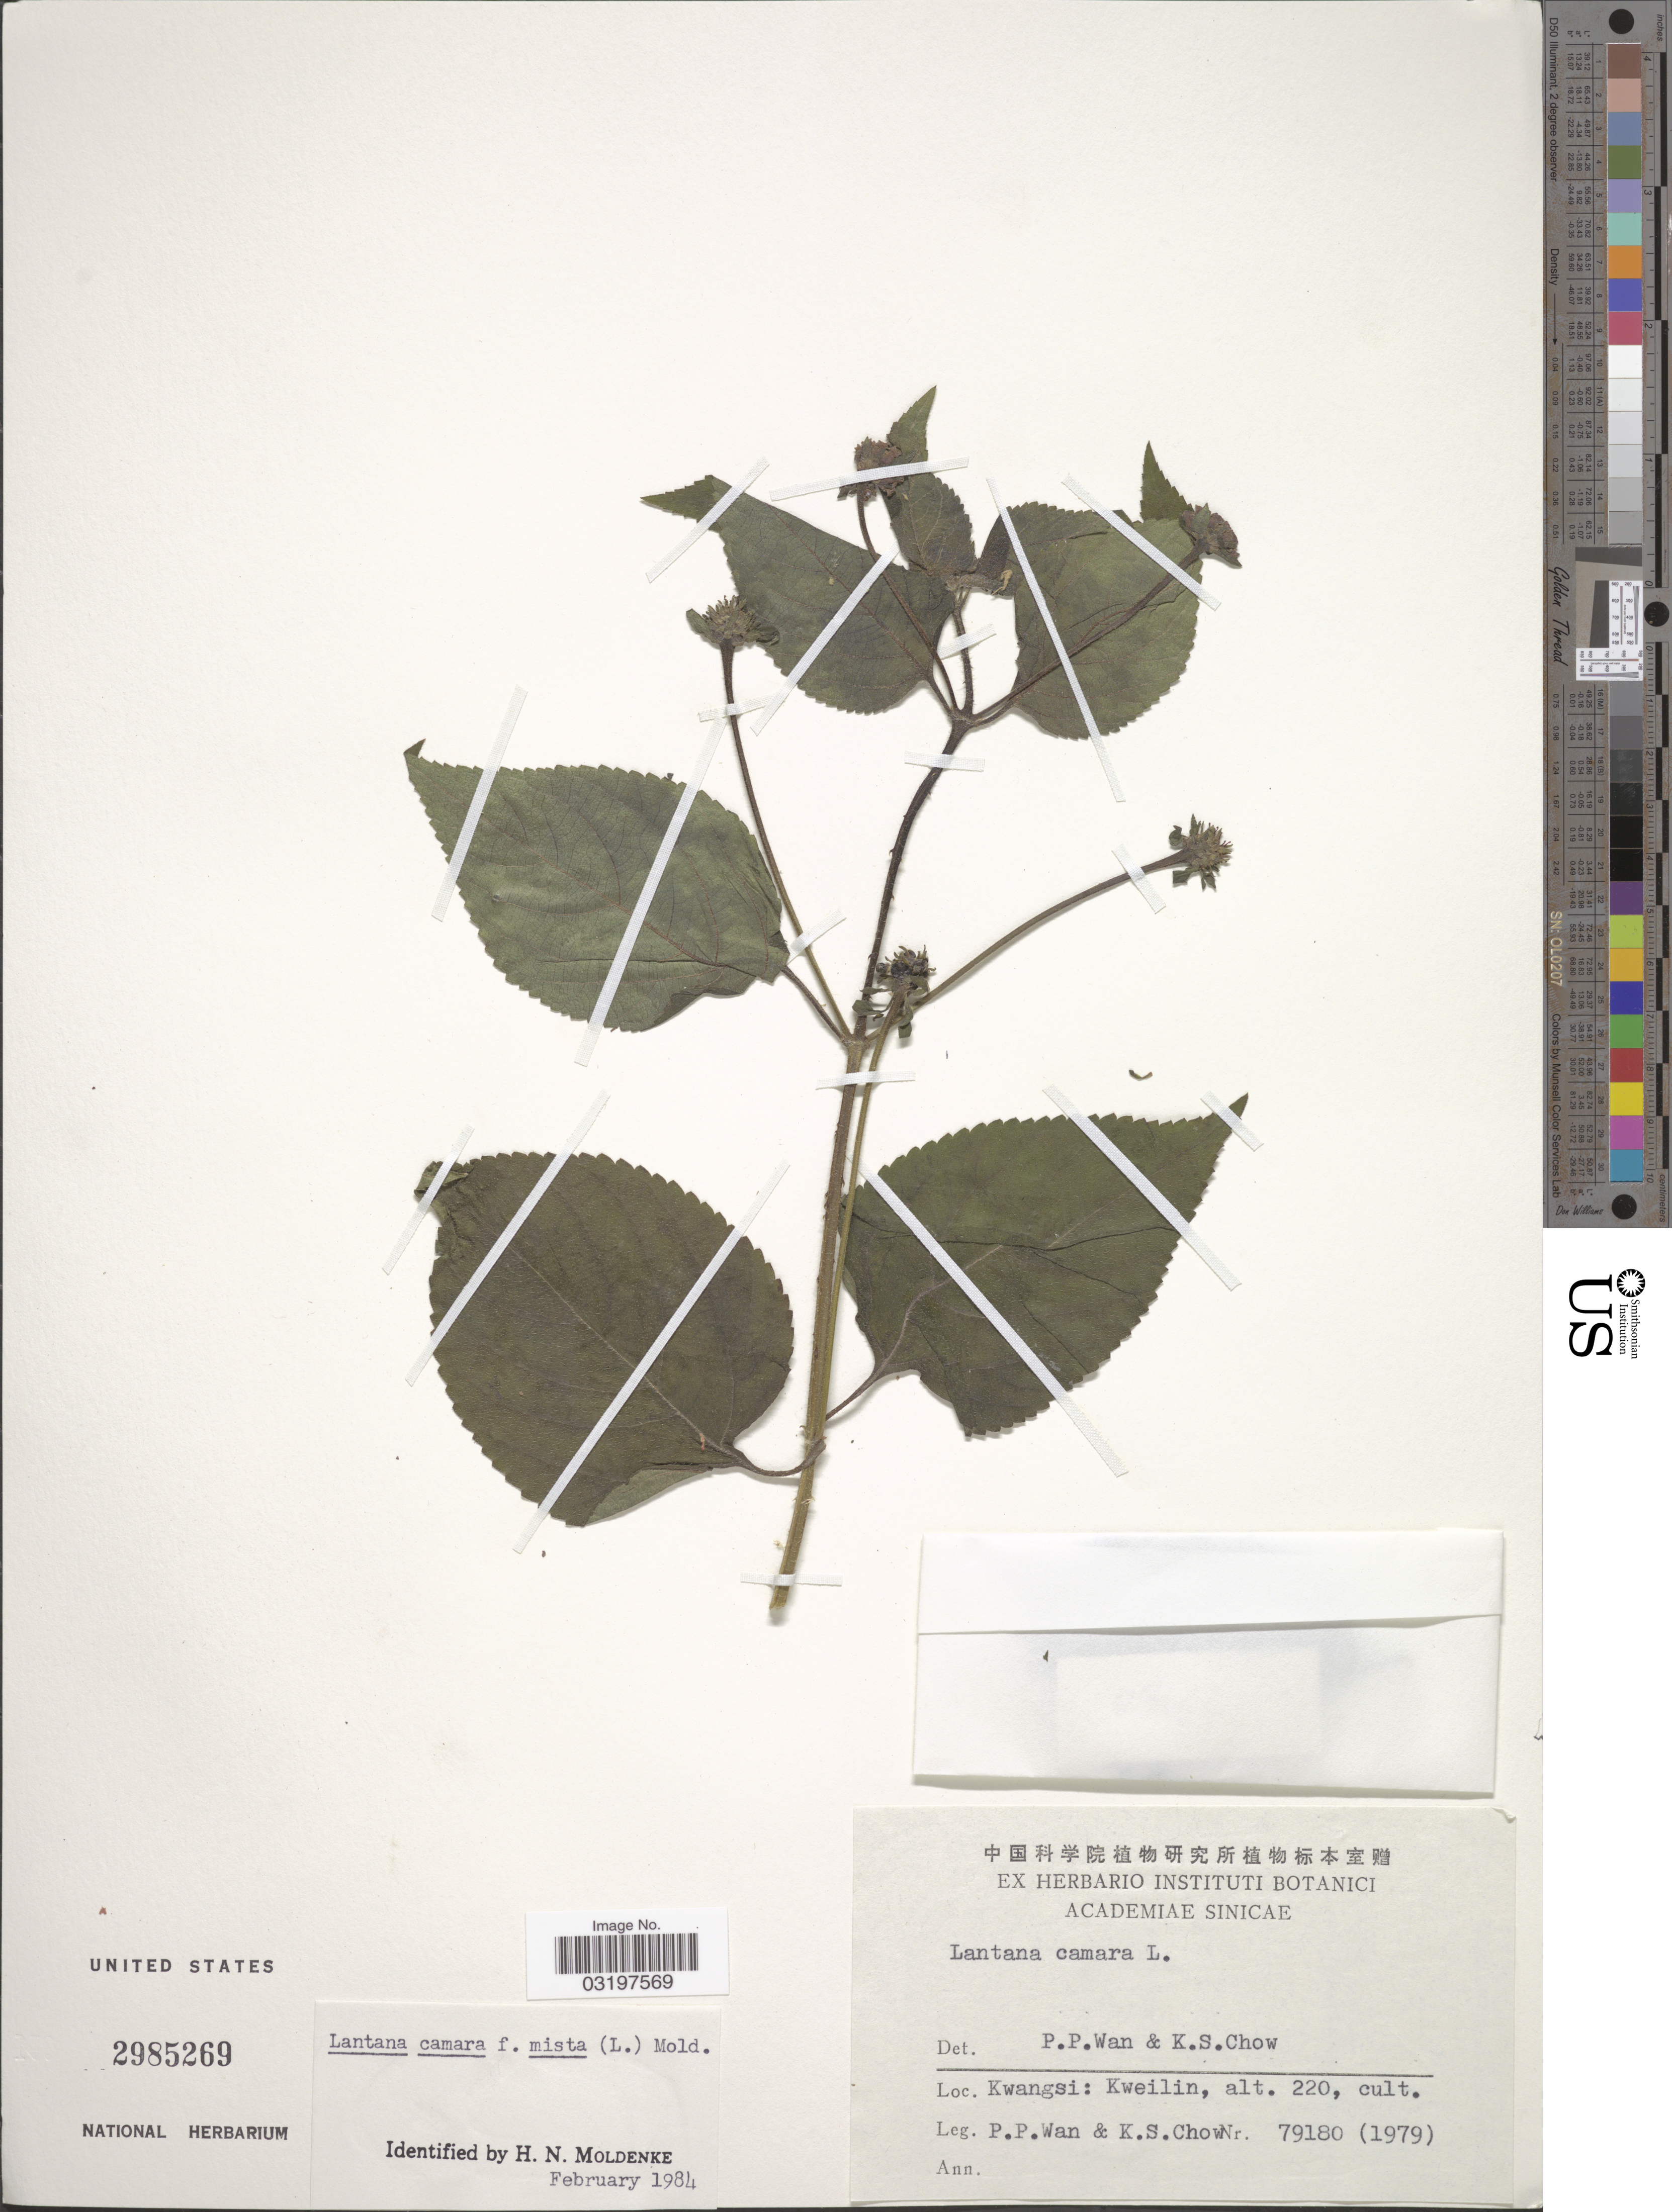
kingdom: Plantae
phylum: Tracheophyta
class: Magnoliopsida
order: Lamiales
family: Verbenaceae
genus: Lantana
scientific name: Lantana camara var. mista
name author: (L.) L.H. Bailey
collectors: P. Wan & K. S. Chow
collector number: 79180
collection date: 1979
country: China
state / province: Guangxi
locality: Kwangsi: Kweilin.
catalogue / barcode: US 2985269